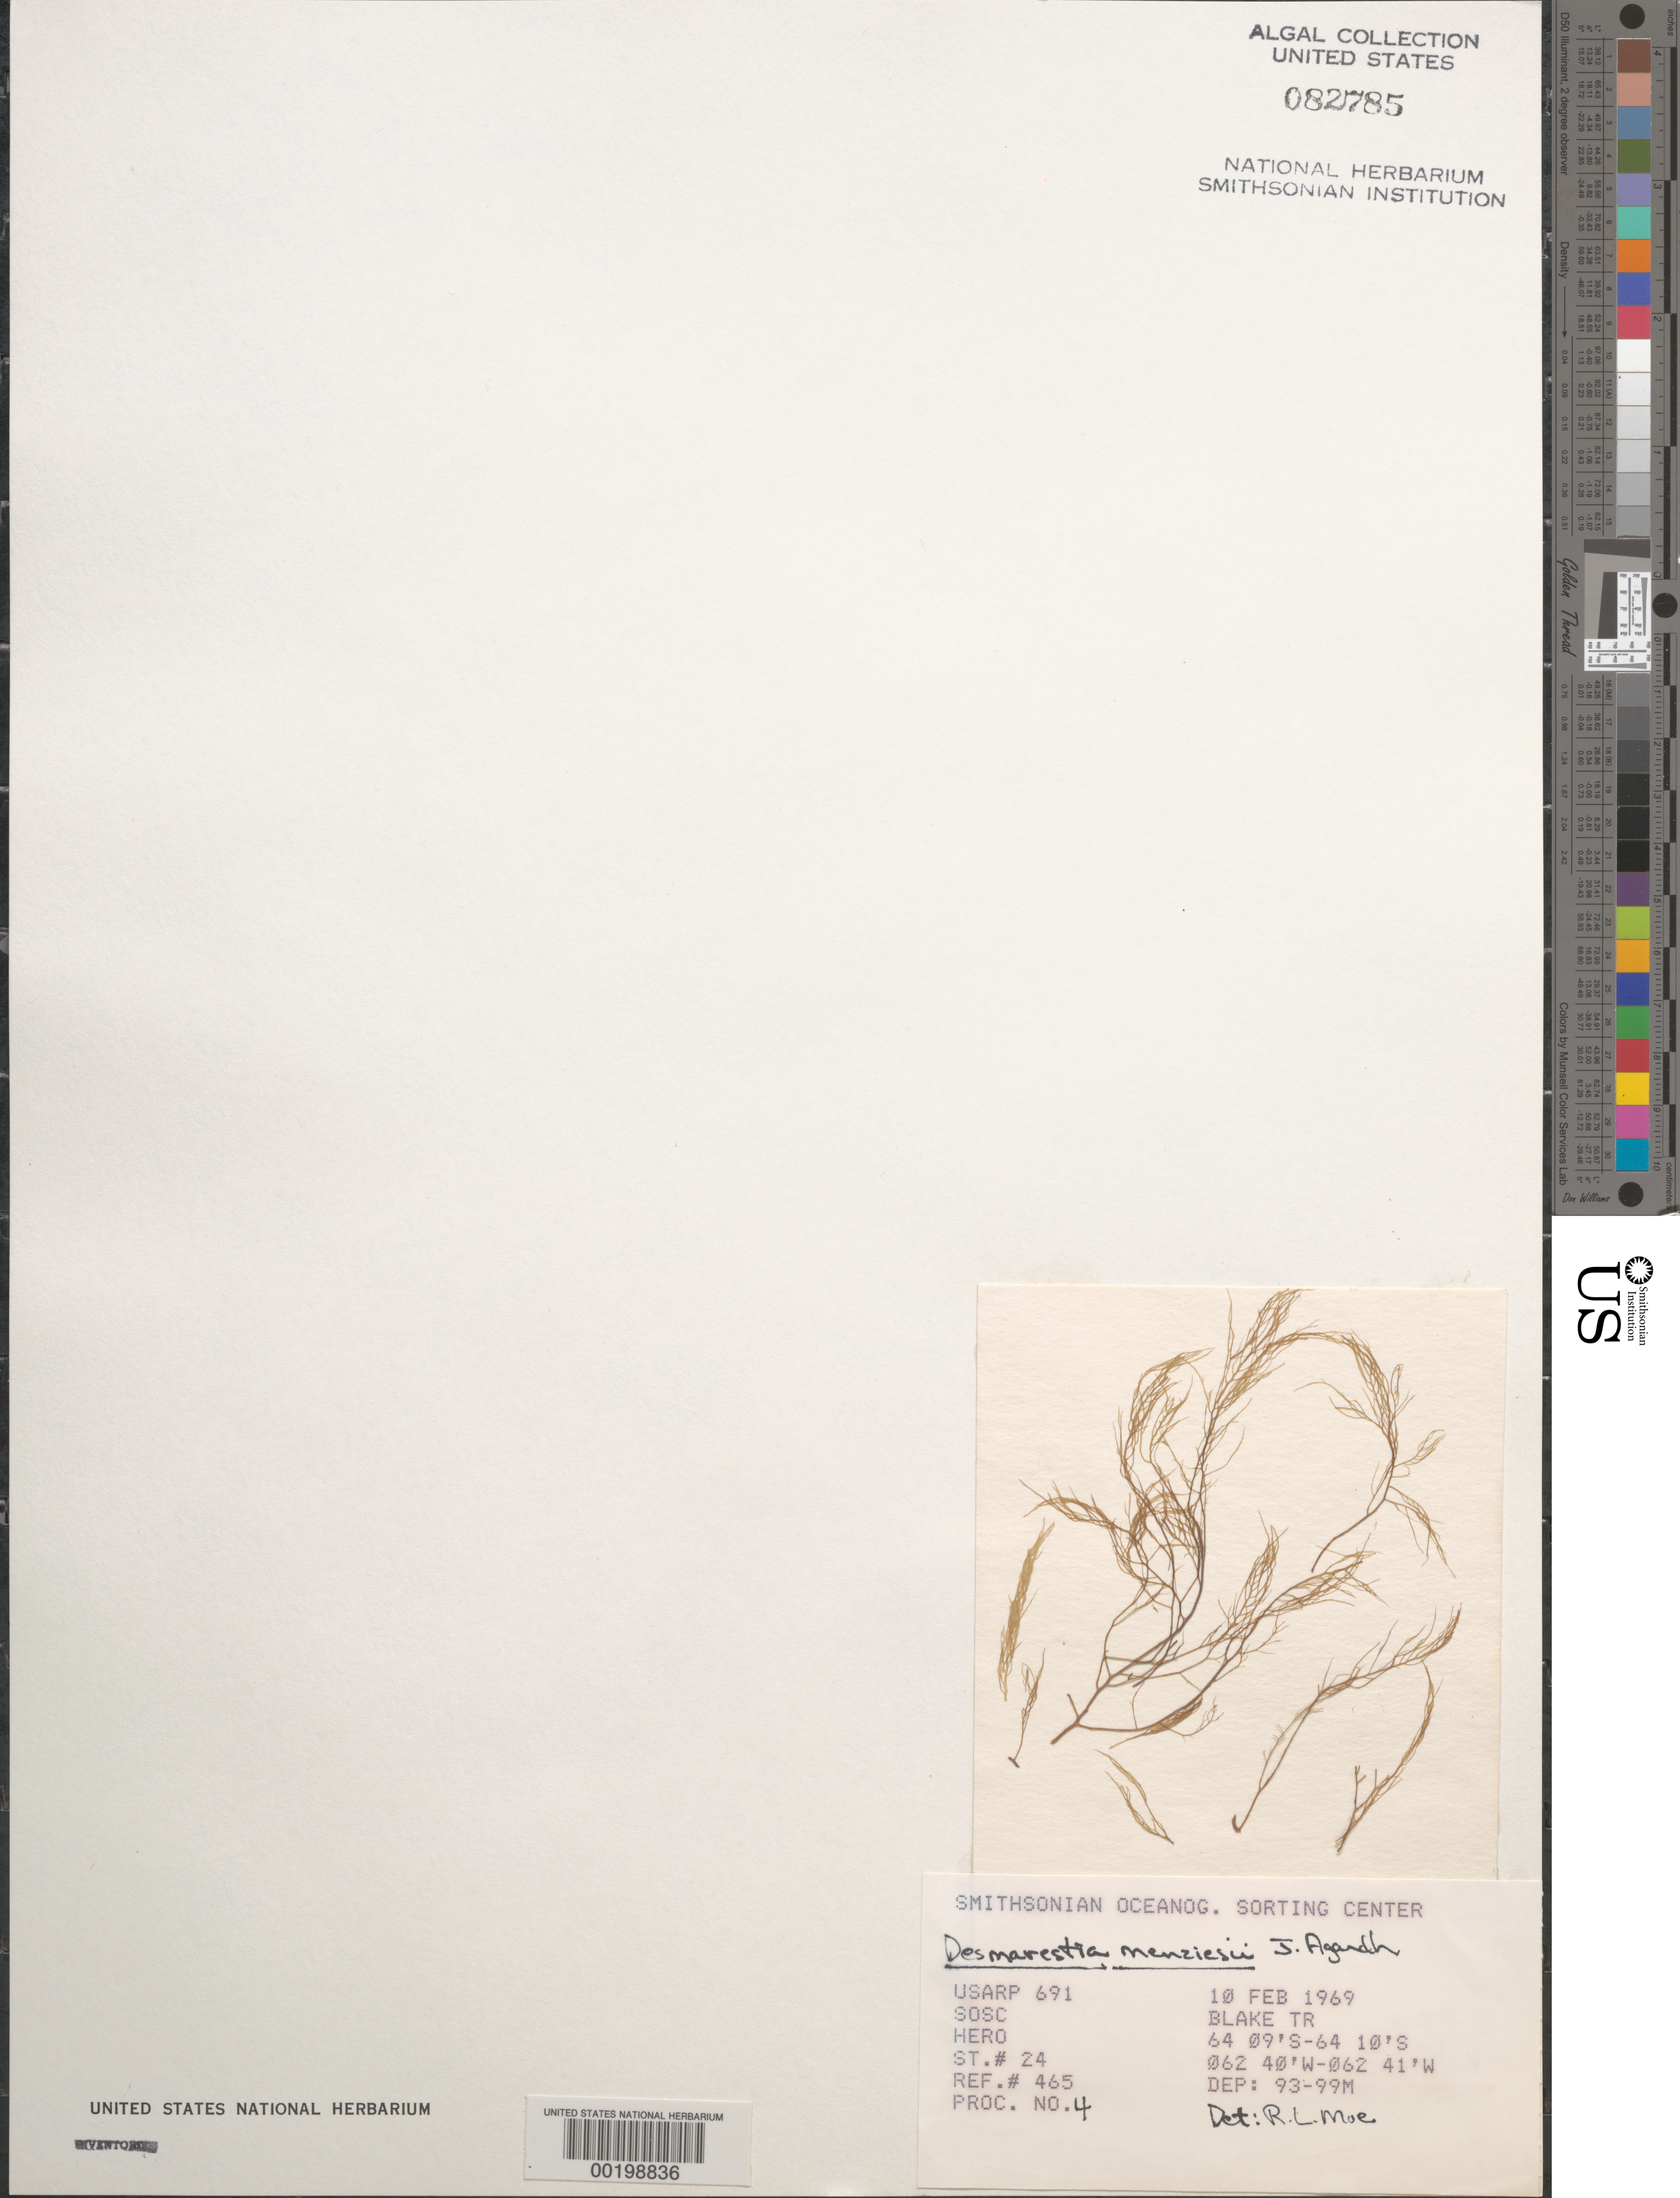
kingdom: Chromista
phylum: Ochrophyta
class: Phaeophyceae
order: Desmarestiales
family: Desmarestiaceae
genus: Desmarestia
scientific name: Desmarestia menziesii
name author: J. Agardh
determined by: Moe, R. L.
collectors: SOSC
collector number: Station 24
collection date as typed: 10 Feb 1969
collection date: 1969-02-10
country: Antarctica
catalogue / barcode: US 82785